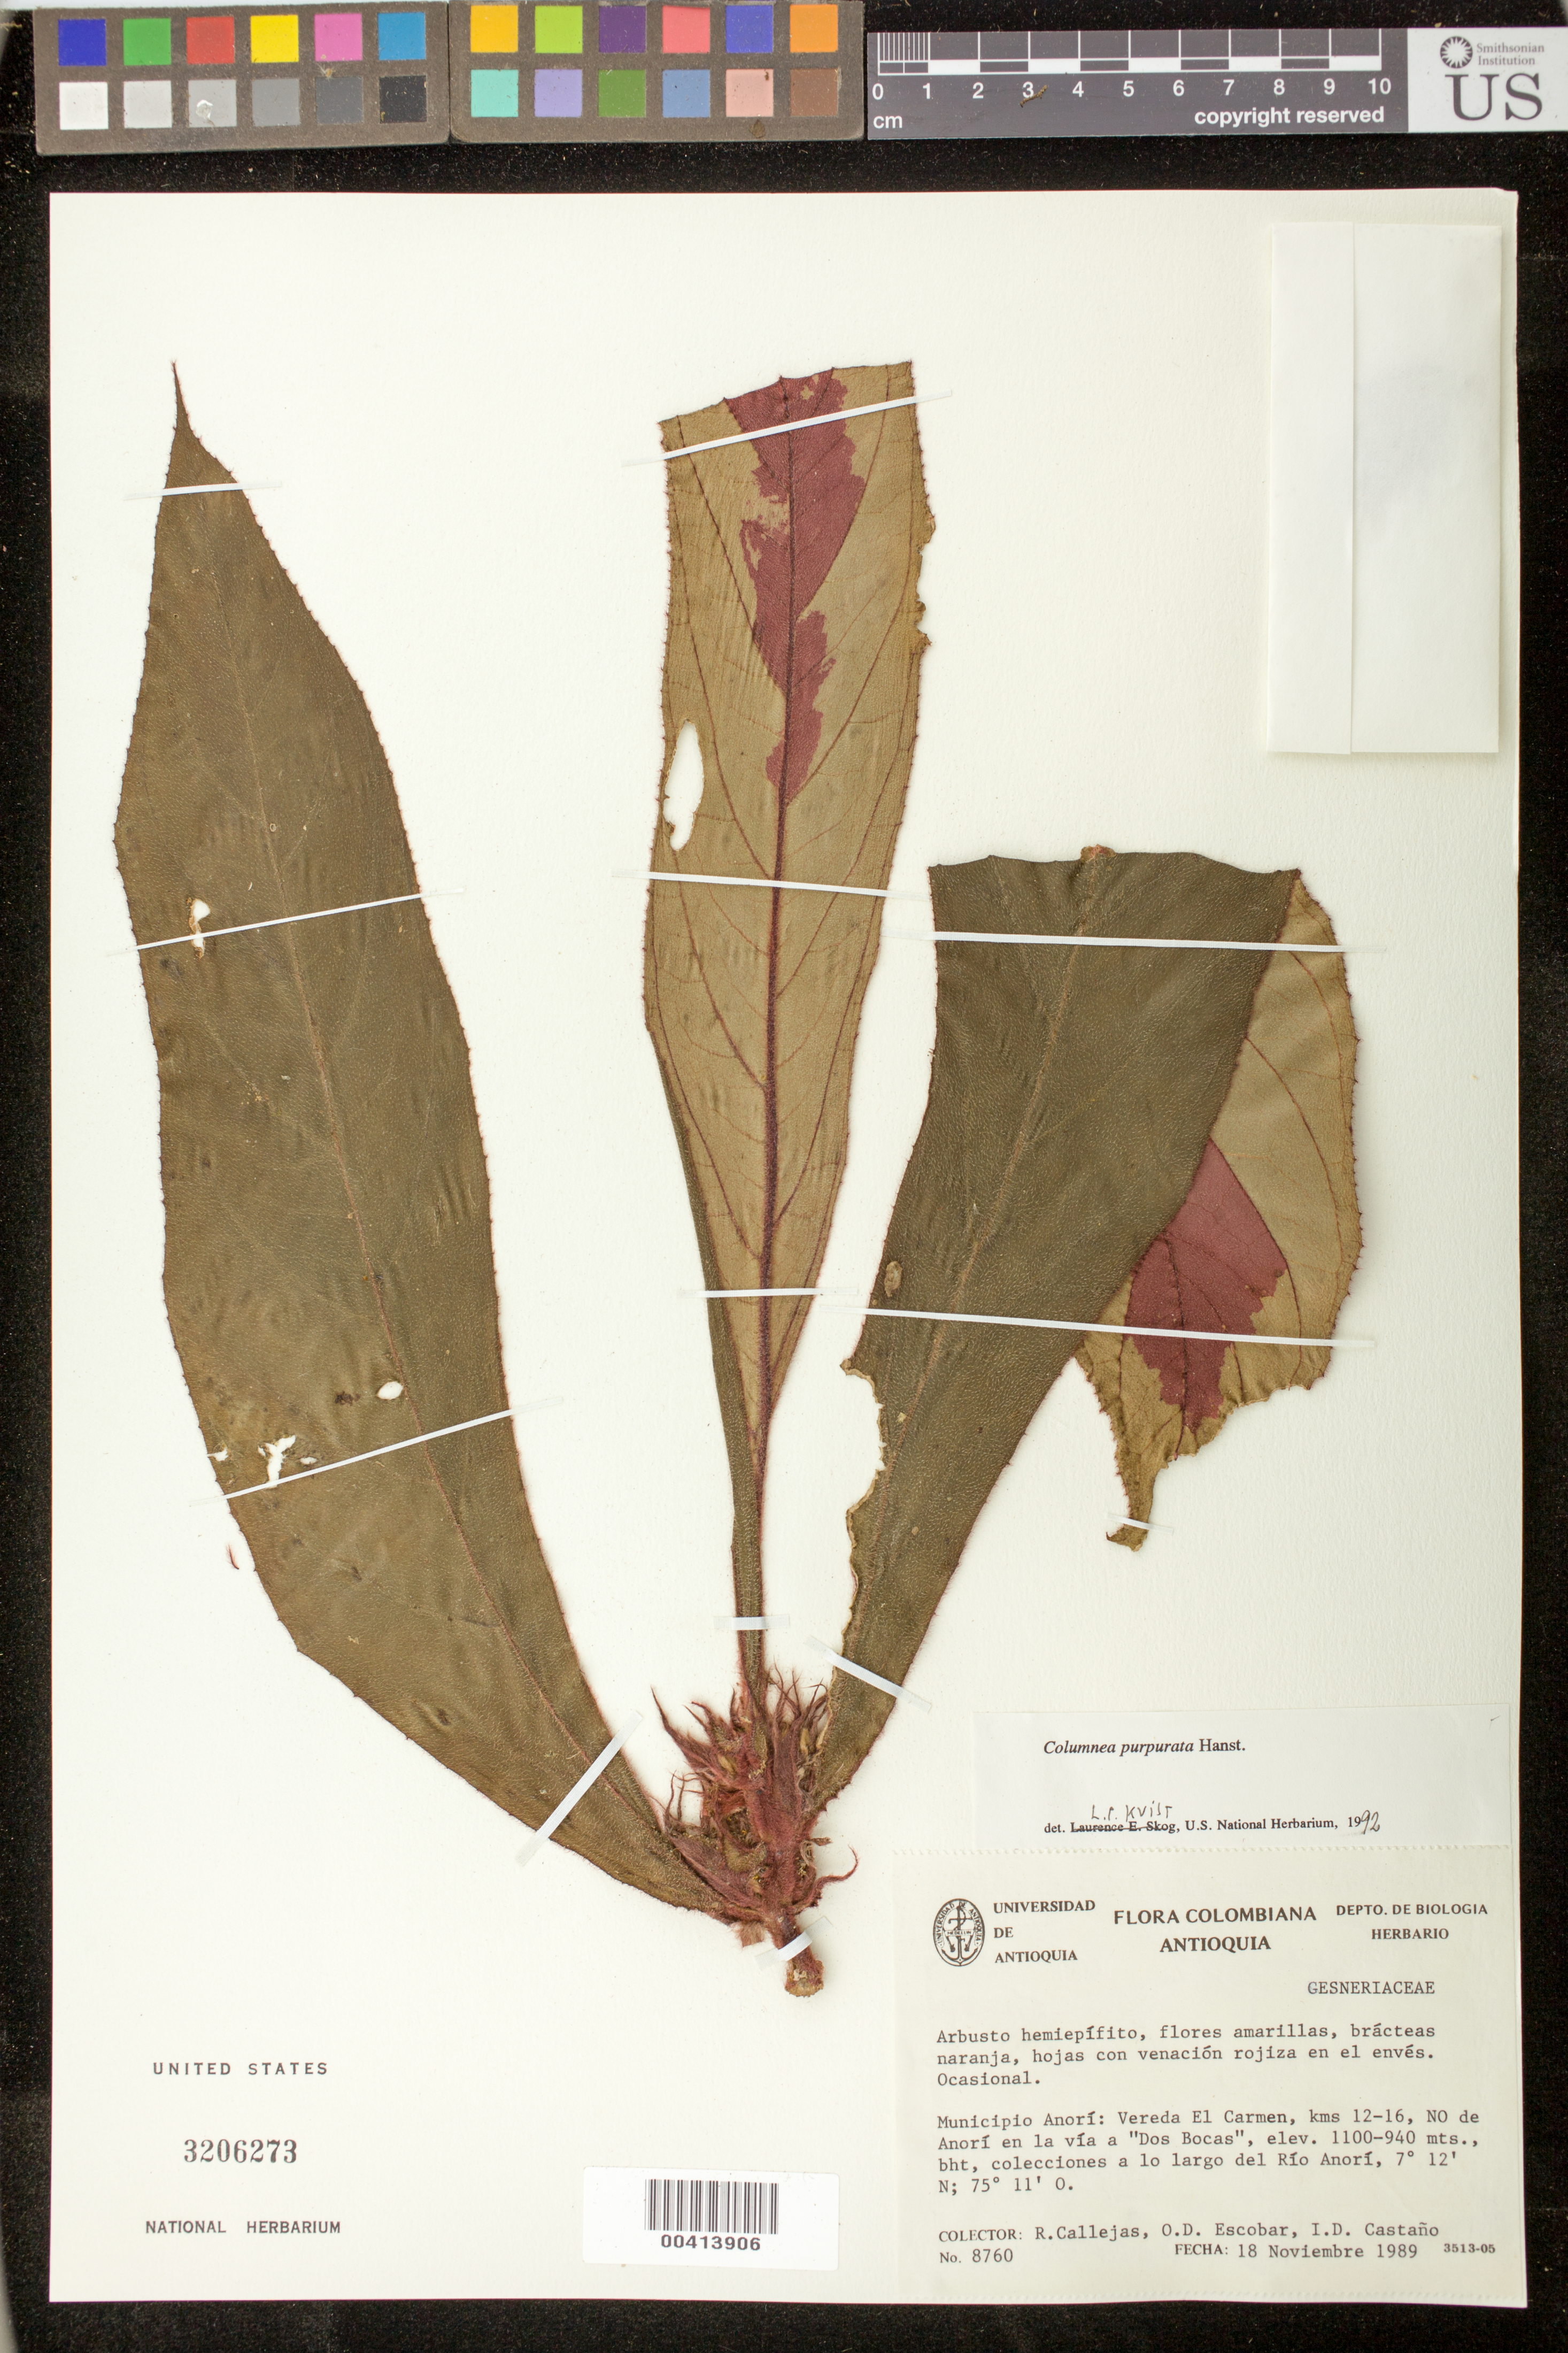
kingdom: Plantae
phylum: Tracheophyta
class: Magnoliopsida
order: Lamiales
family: Gesneriaceae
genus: Columnea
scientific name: Columnea purpurata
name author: Hanst.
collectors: R. Callejas, O. D. Escobar & I. Castaño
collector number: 8760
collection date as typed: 18 Nov 1989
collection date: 1989-11-18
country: Colombia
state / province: Antioquia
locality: Anori, vereda El Carmen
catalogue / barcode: US 3206273